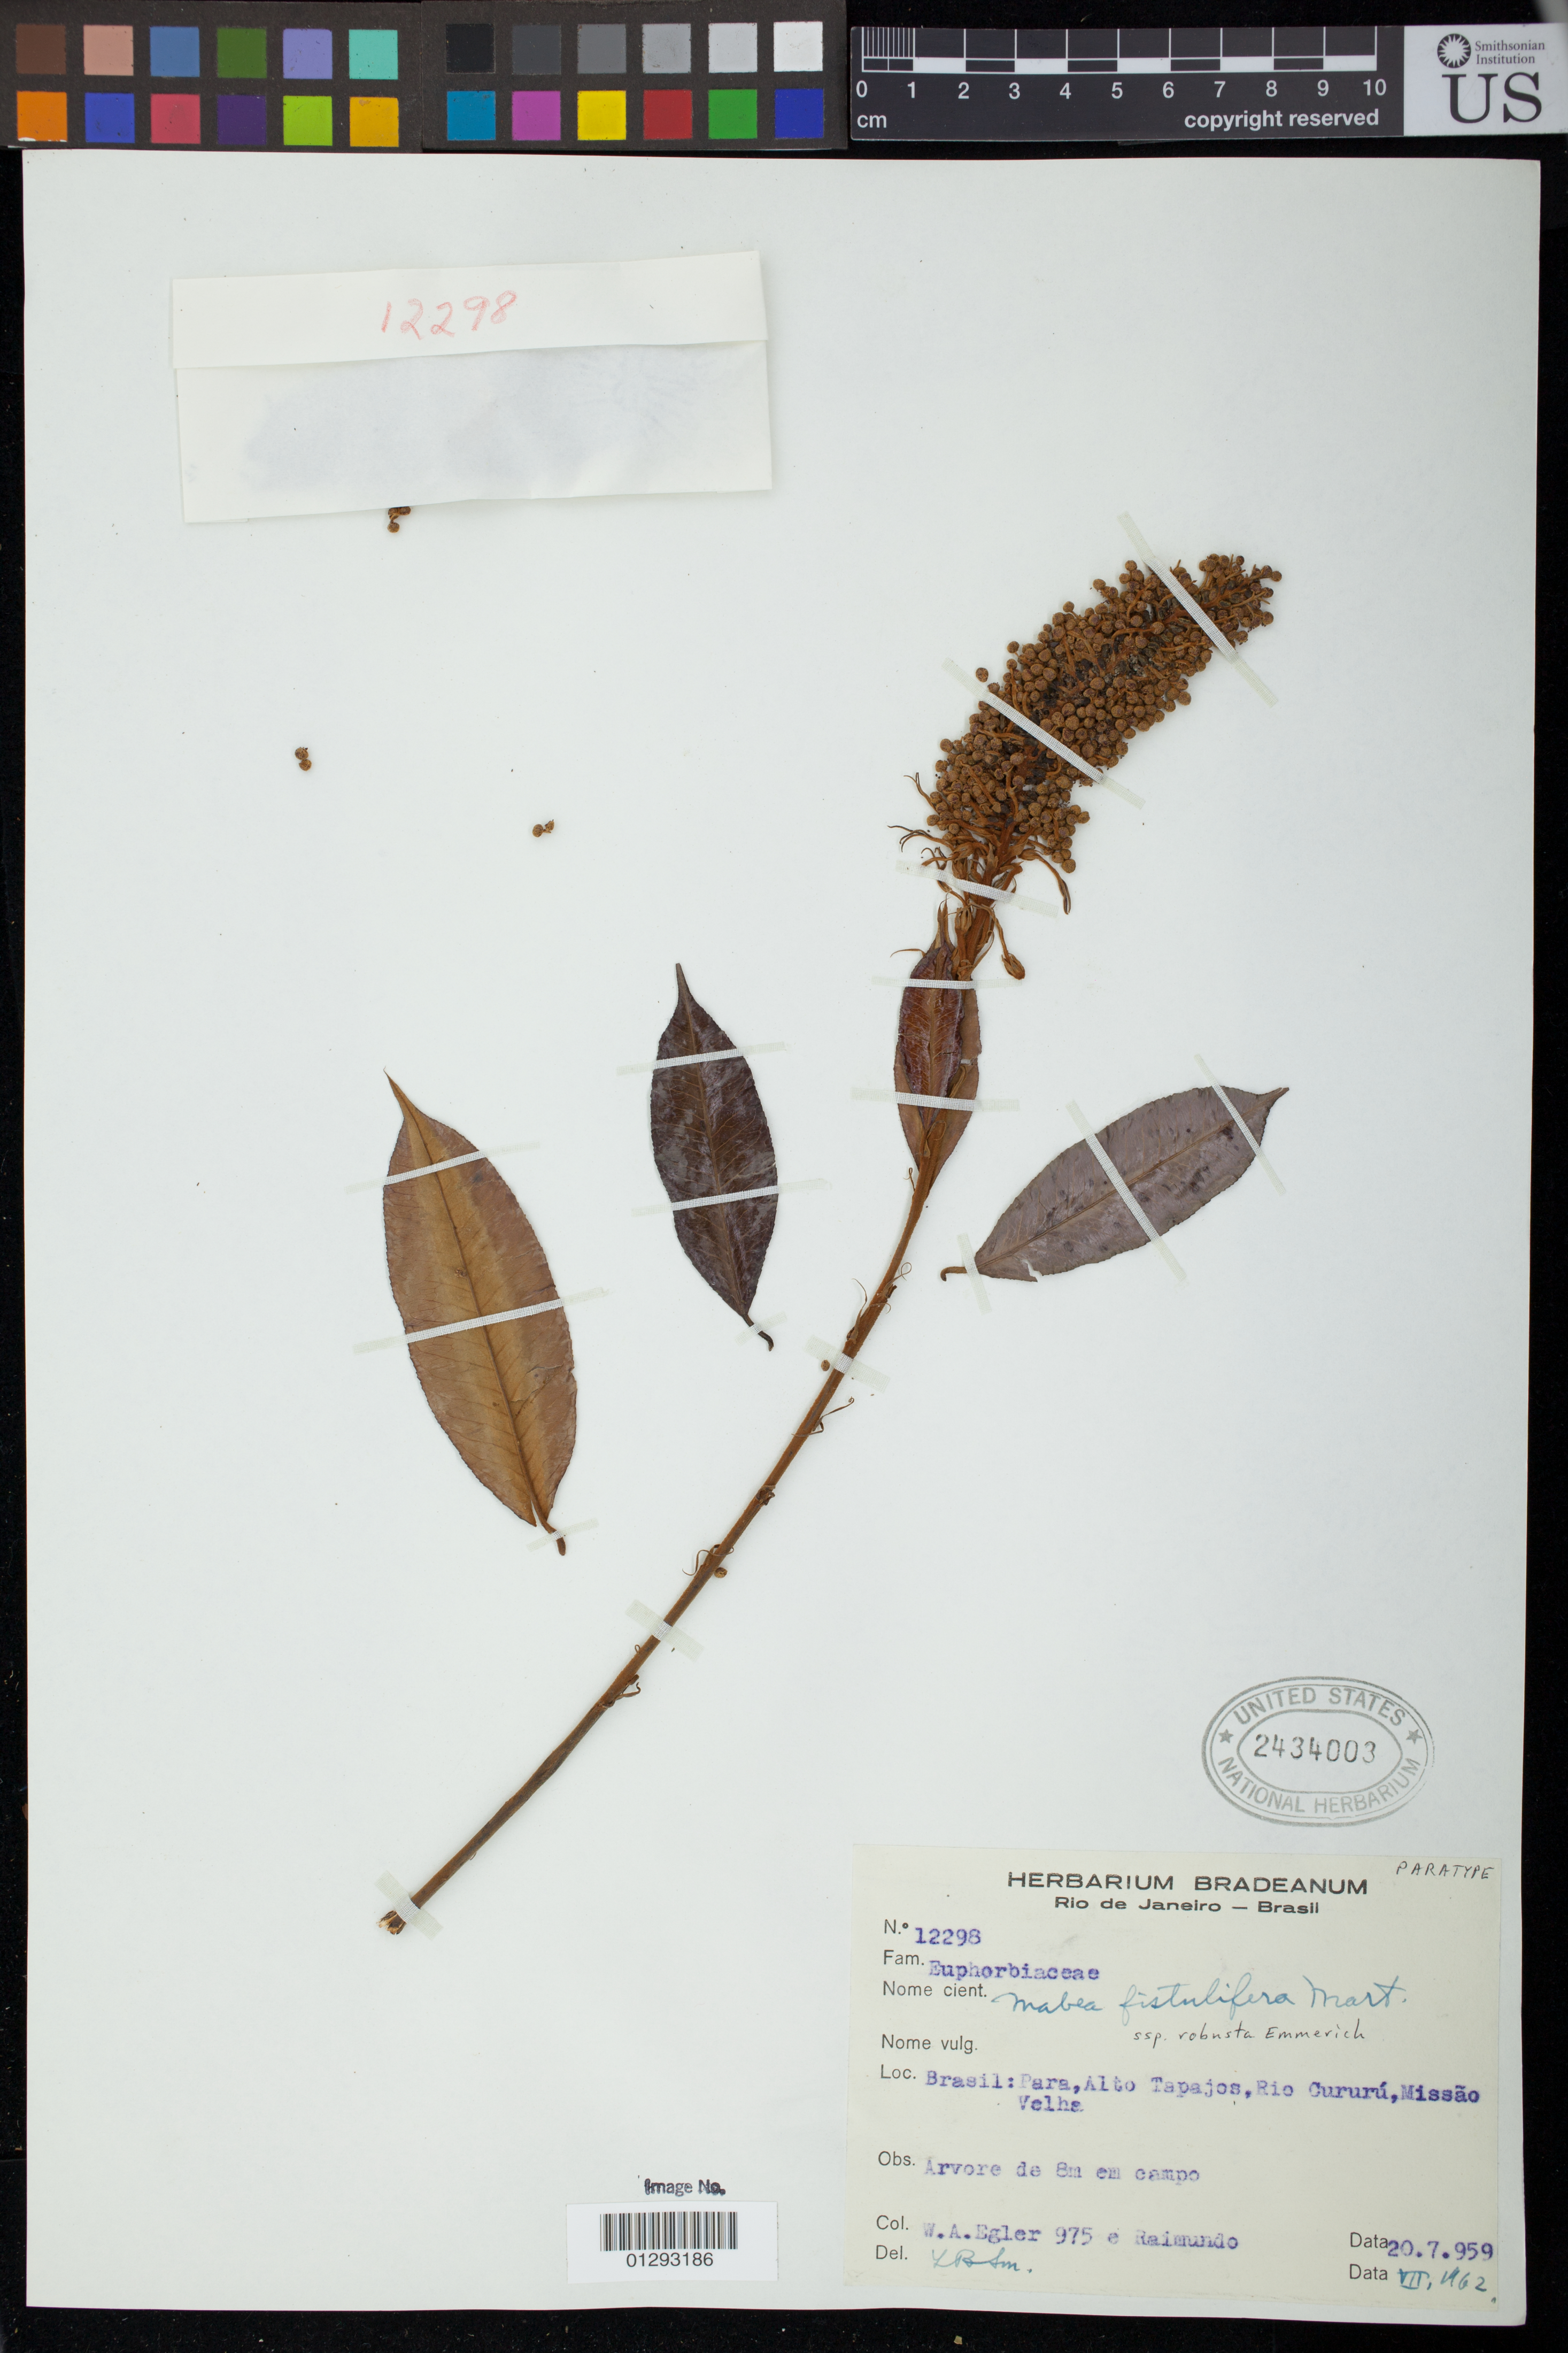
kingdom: Plantae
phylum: Tracheophyta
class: Magnoliopsida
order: Malpighiales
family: Euphorbiaceae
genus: Mabea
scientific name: Mabea fistulifera subsp. robusta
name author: Emmerich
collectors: W. A. Egler & -. Raimundo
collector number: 975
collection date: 1959-07-20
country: Brazil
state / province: Para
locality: Alto Tapajos, Rio Cururu, Missao Velha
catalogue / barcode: US 2434003